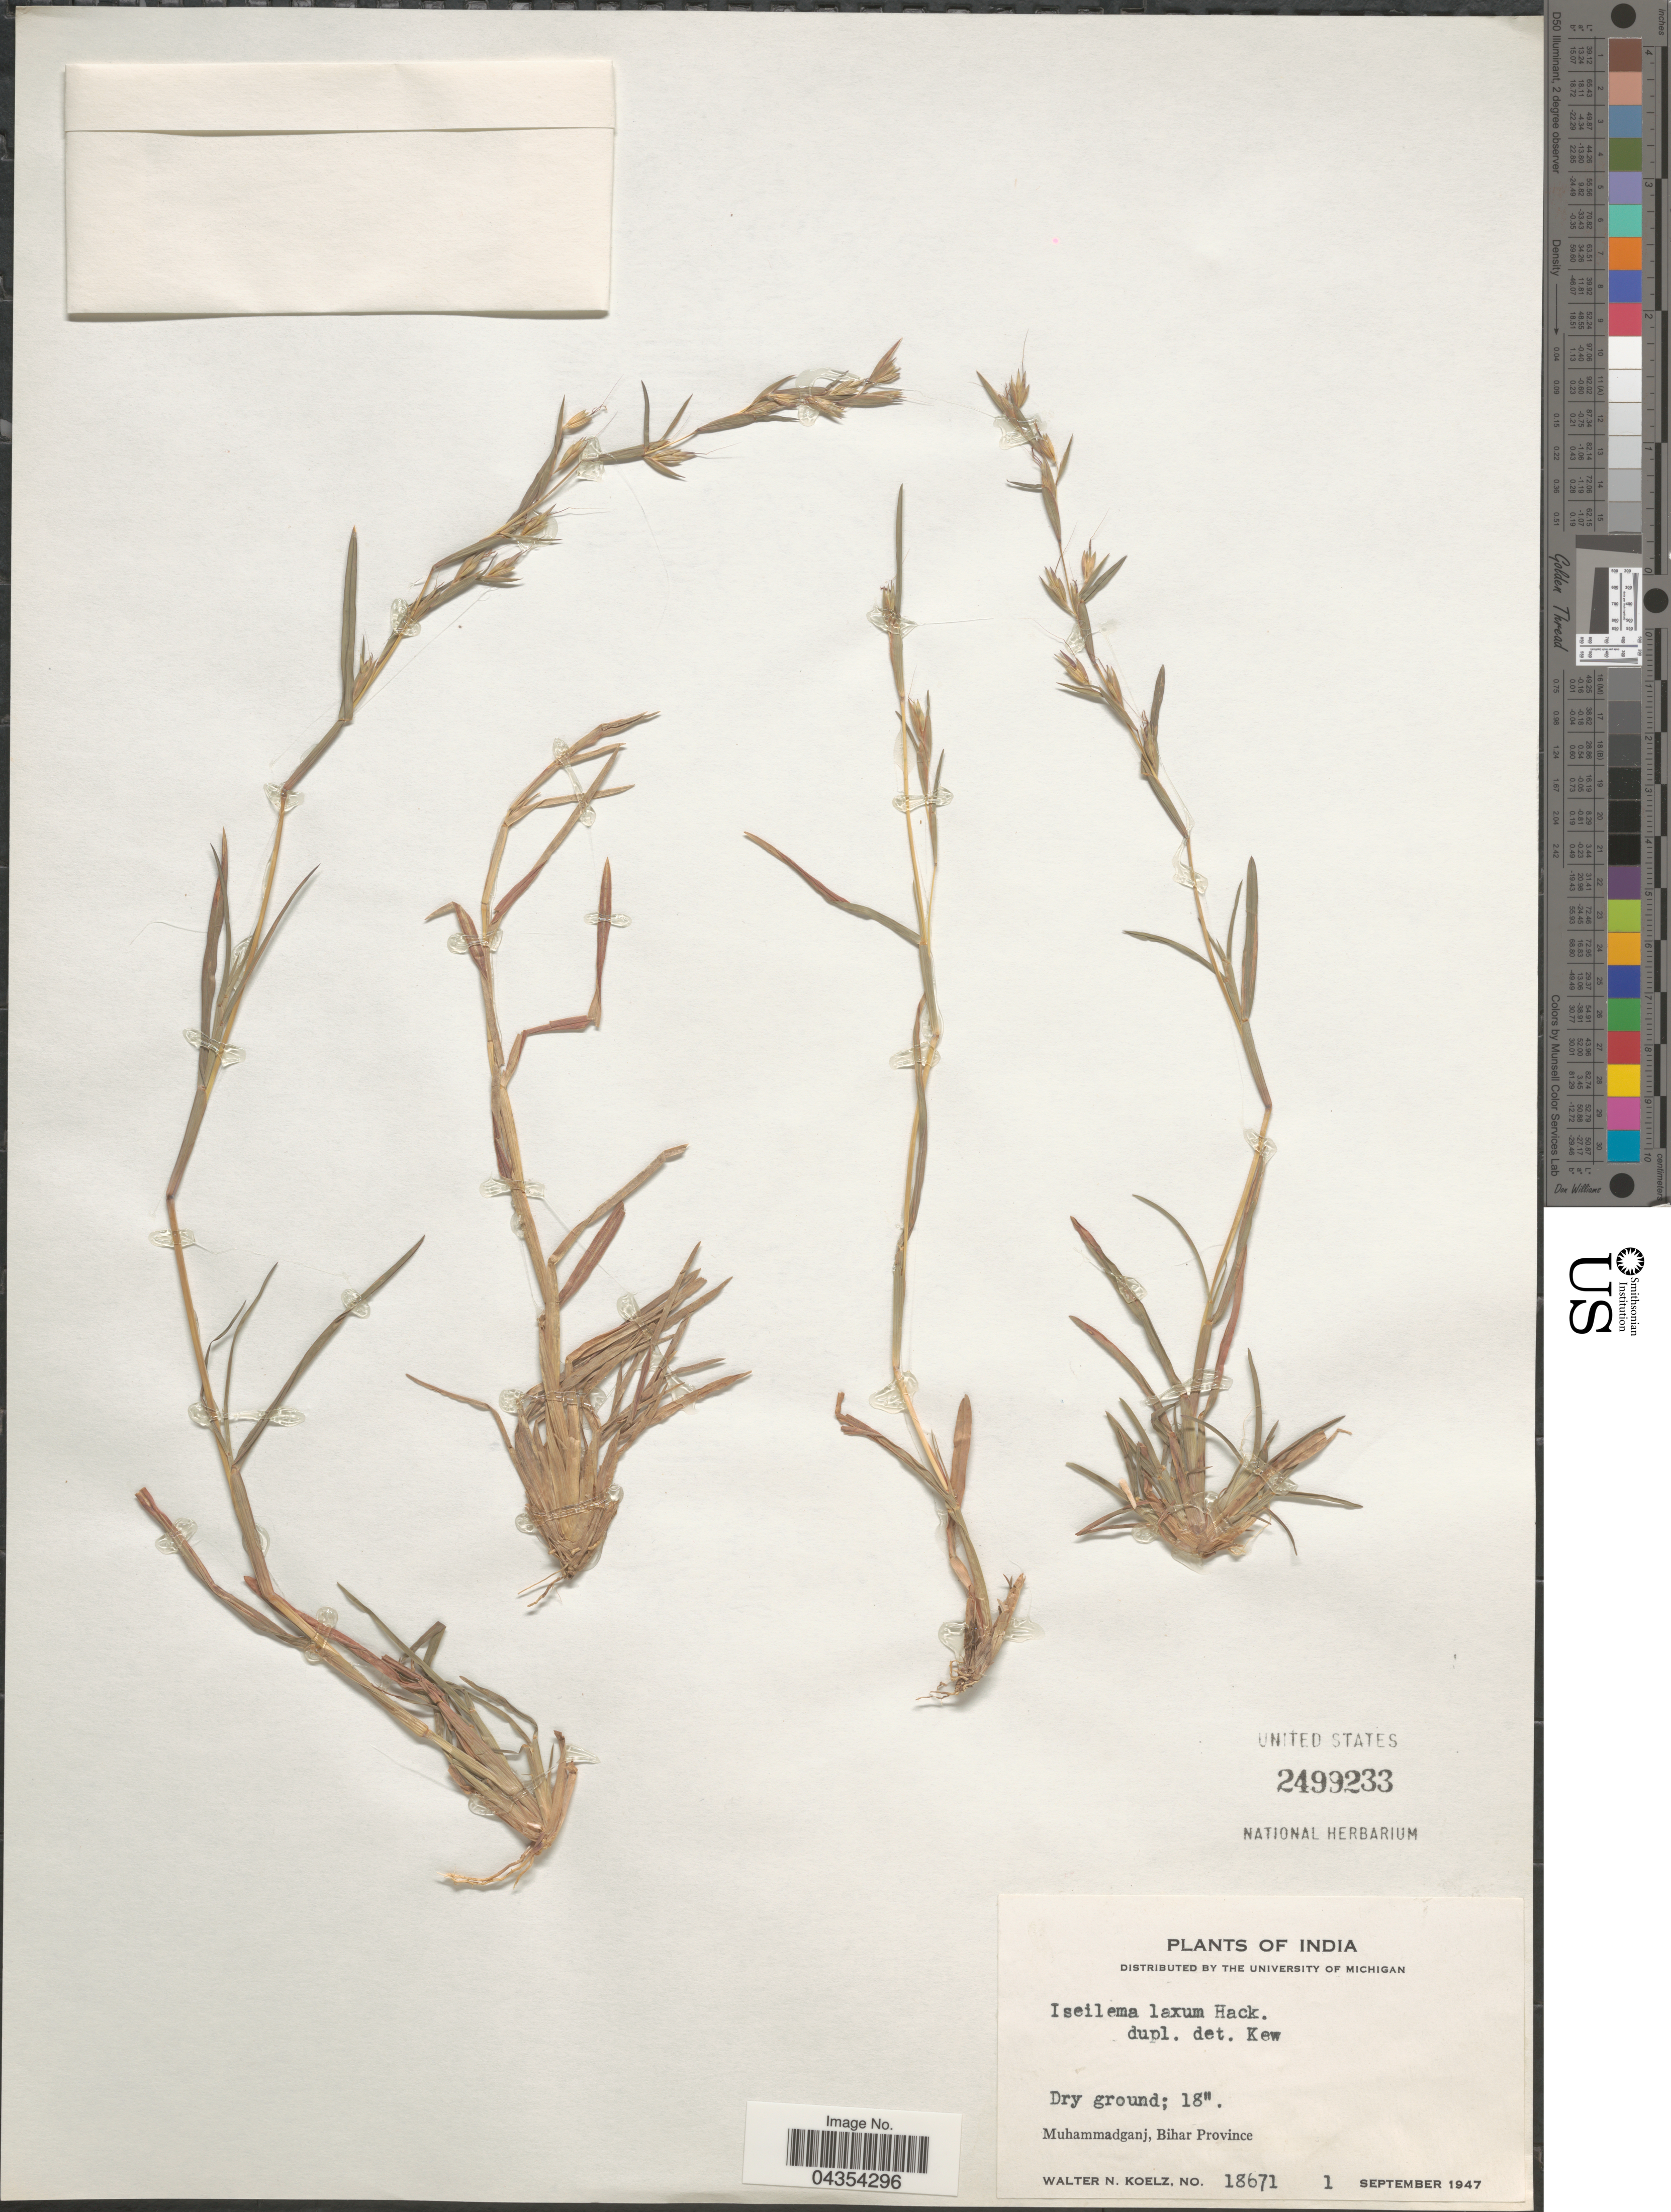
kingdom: Plantae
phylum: Tracheophyta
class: Liliopsida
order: Poales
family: Poaceae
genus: Iseilema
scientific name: Iseilema jainiana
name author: P. Umam. & P. Daniel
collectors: W. N. Koelz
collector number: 18671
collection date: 1947-09-01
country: India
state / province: Bihar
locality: Muhammadganj.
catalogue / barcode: US 2499233